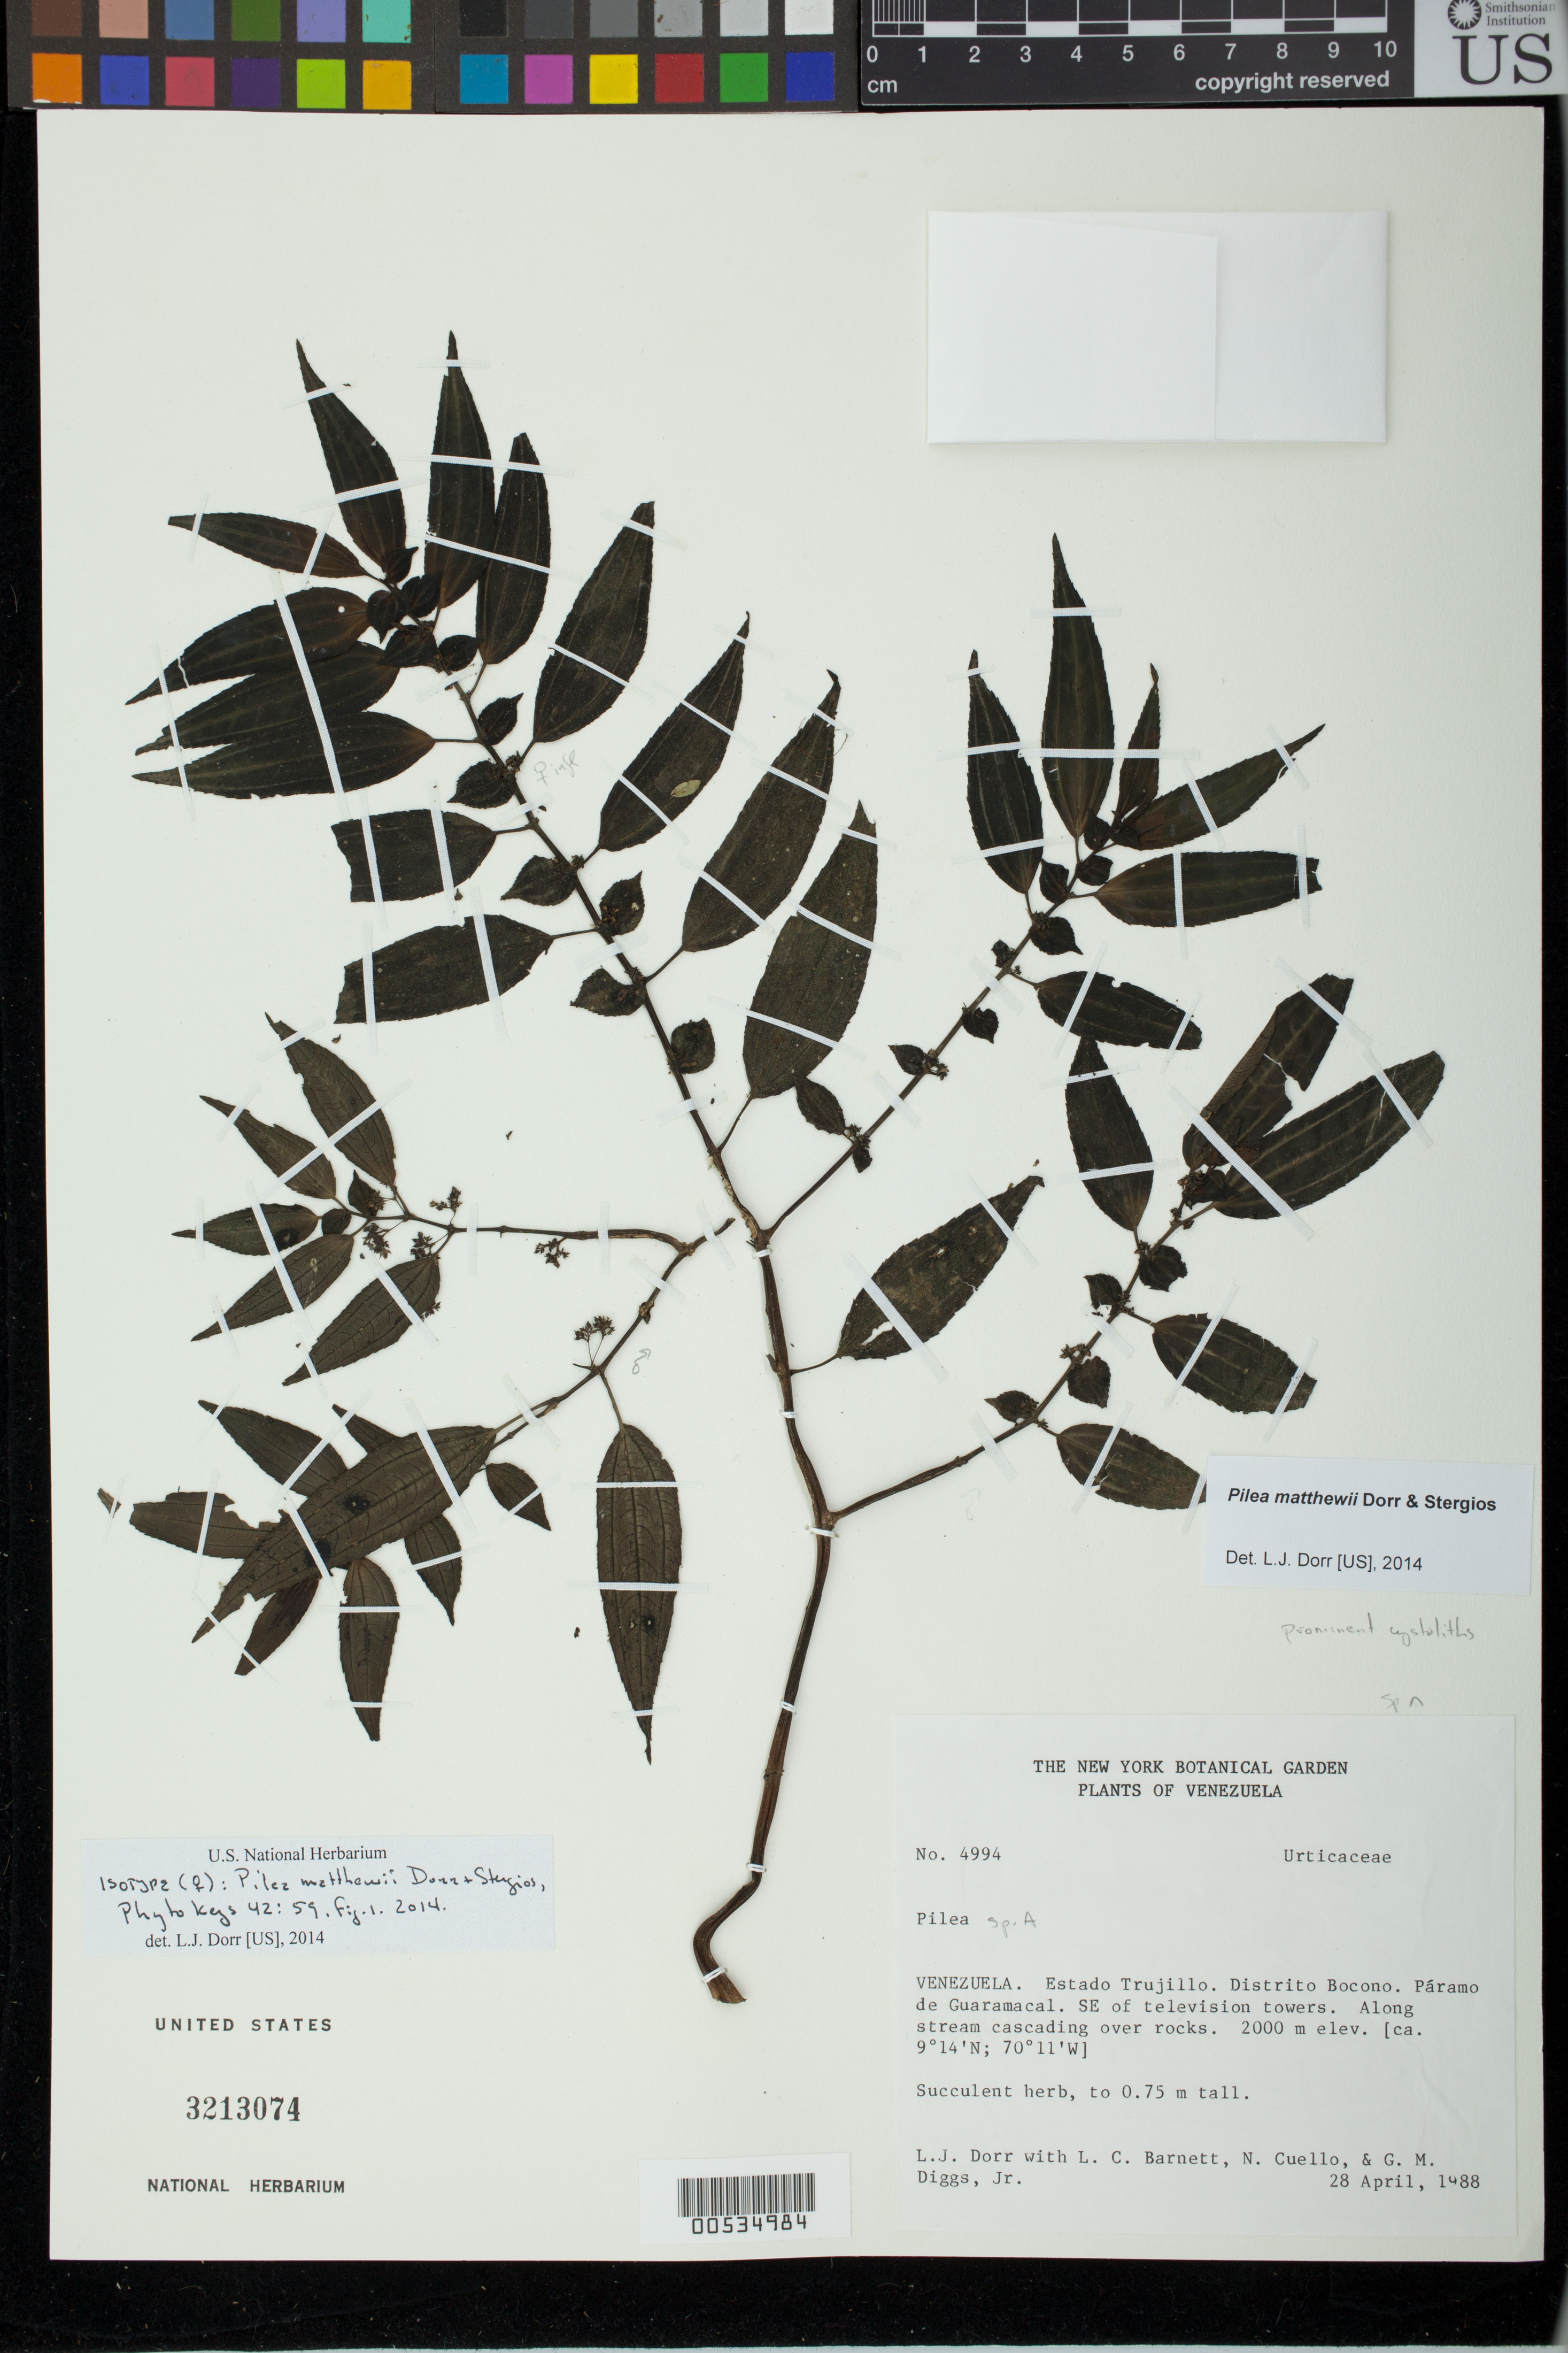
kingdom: Plantae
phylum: Tracheophyta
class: Magnoliopsida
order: Rosales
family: Urticaceae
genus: Pilea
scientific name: Pilea matthewii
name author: Dorr & Stergios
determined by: Dorr, L. J., (BOT), Smithsonian Institution - National Museum of Natural History (UNITED STATES)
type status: Isotype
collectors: L. J. Dorr, L. C. Barnett, N. L. Cuello & G. Diggs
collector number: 4994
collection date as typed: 28 Apr 1988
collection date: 1988-04-28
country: Venezuela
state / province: Trujillo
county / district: Boconó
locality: Páramo de Guaramacal. SE television towers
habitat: Along stream cascading over rocks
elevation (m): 2000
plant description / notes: US, NY, PORT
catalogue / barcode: US 3213074